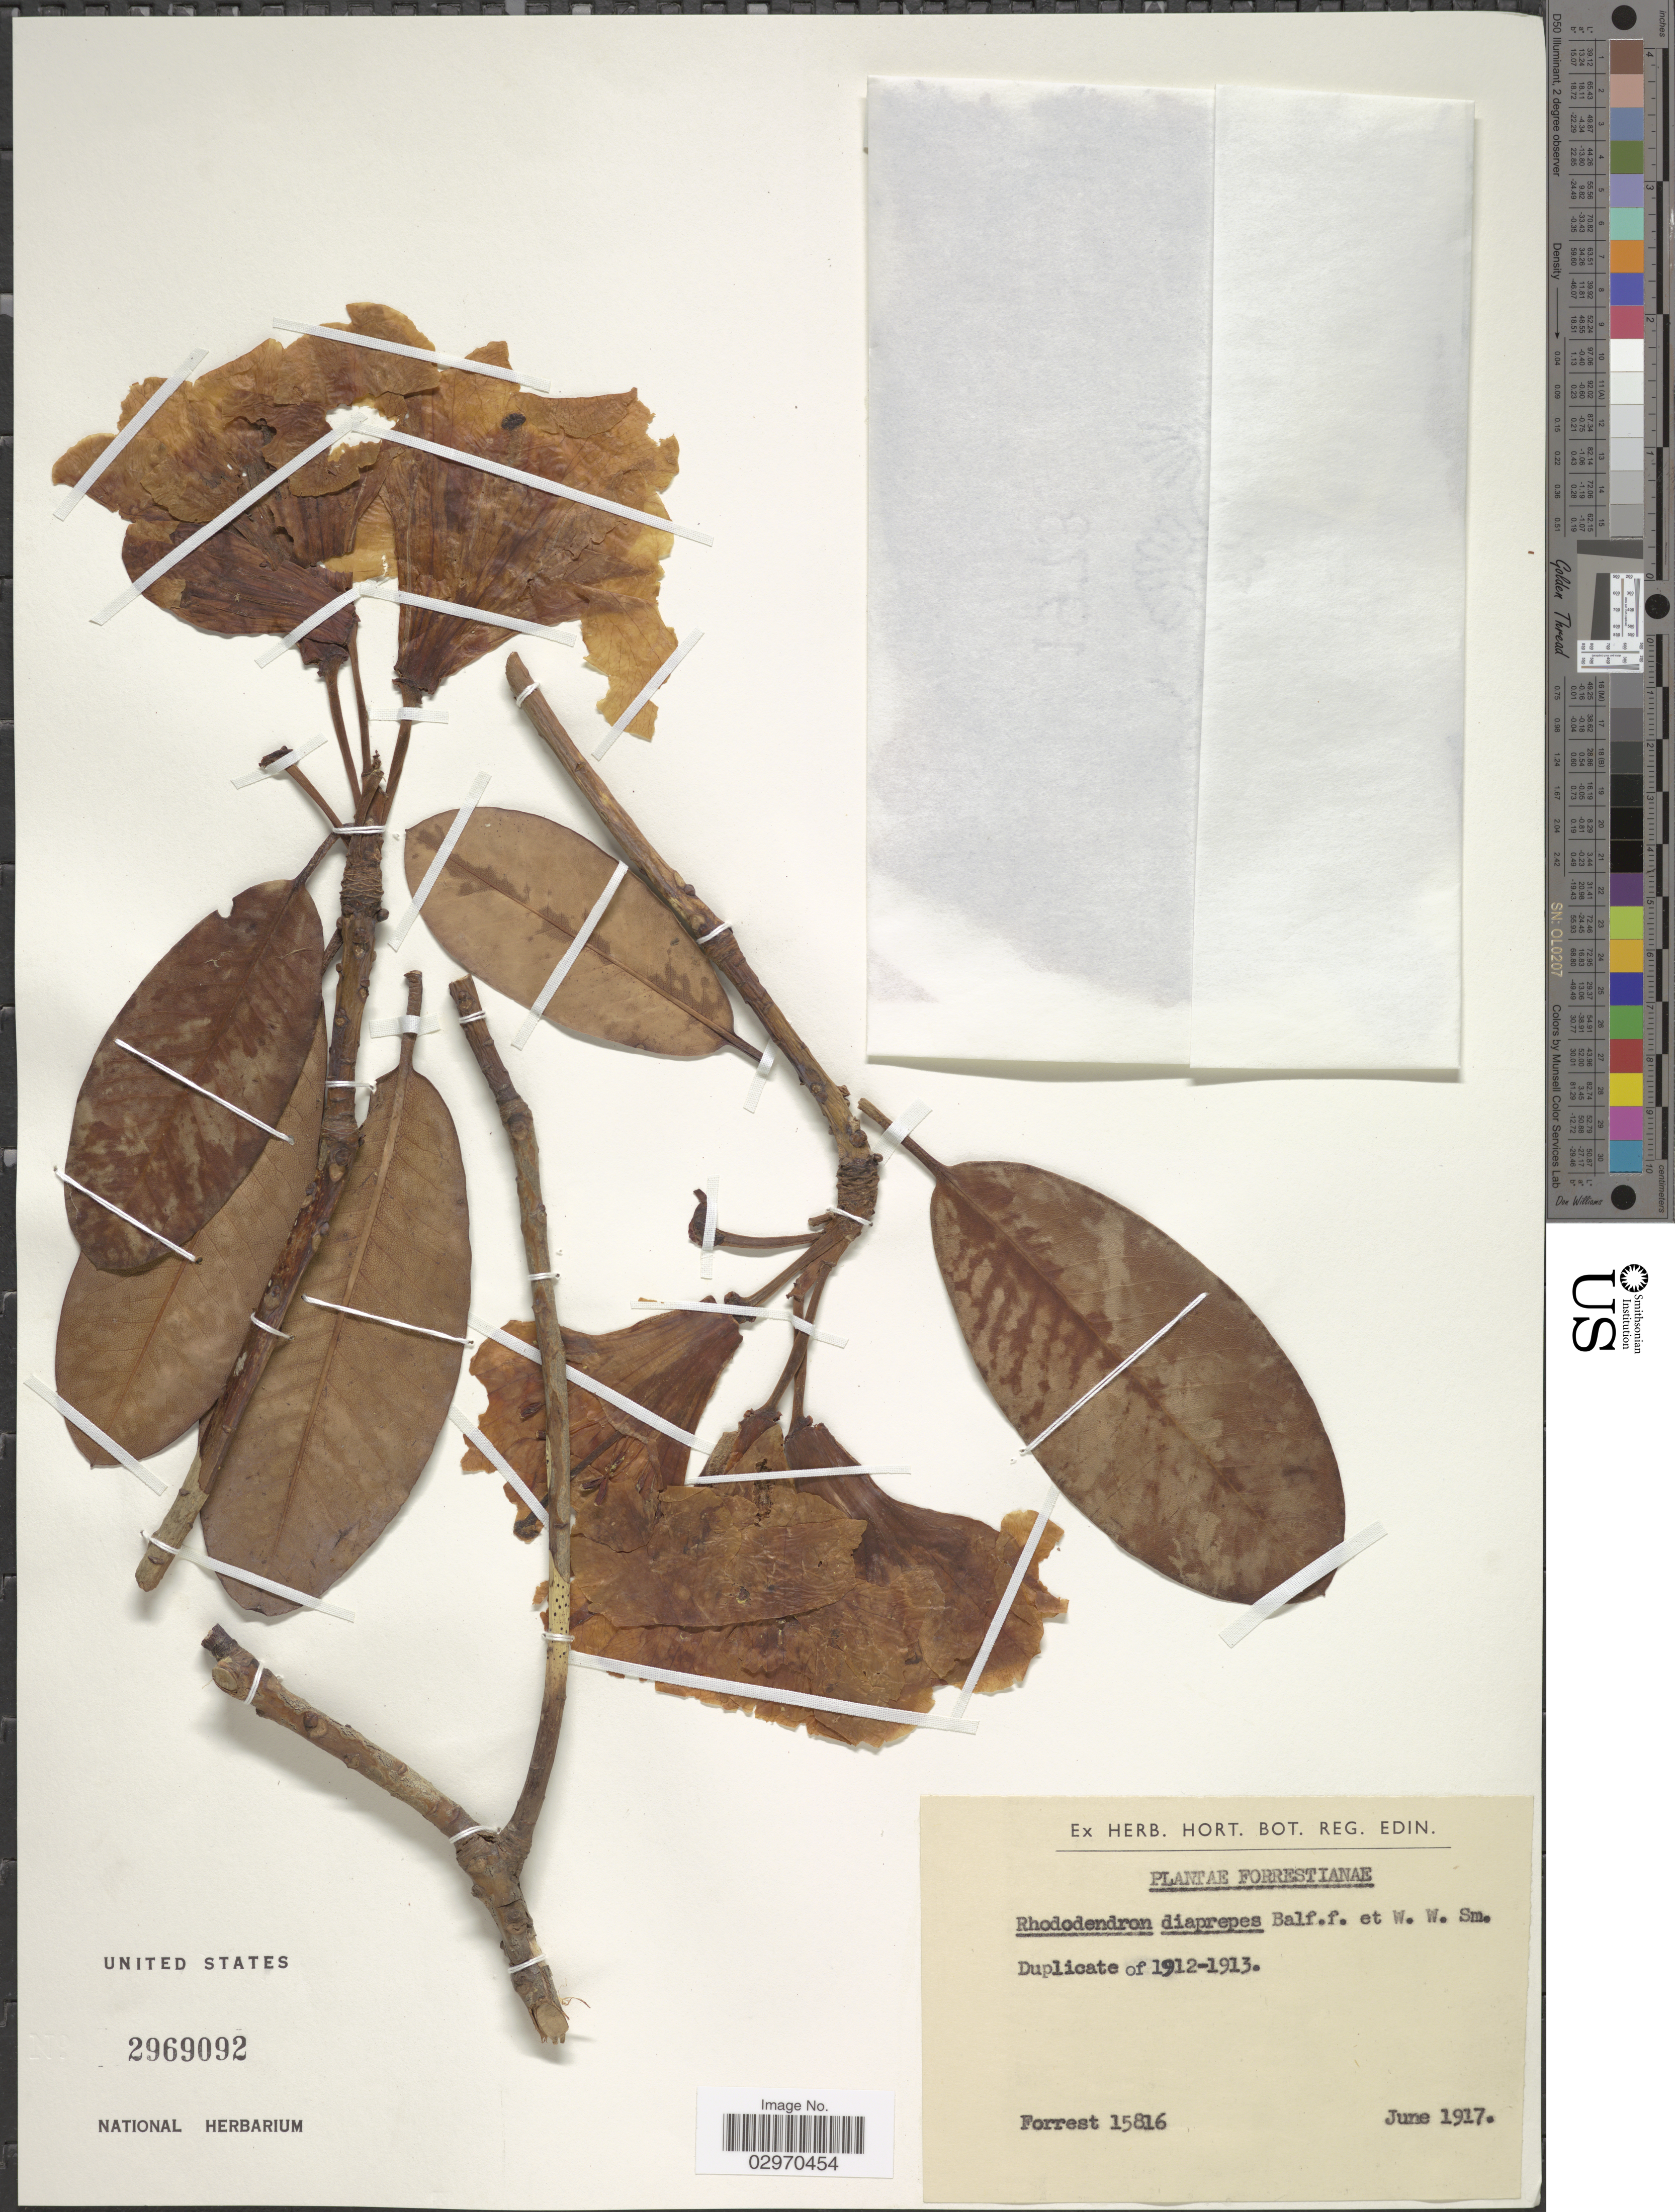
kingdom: Plantae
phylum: Tracheophyta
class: Magnoliopsida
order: Ericales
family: Ericaceae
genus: Rhododendron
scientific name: Rhododendron diaprepes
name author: Balf. f. & W.W. Sm.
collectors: -. Forrest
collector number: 15816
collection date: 1917-06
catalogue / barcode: US 2969092